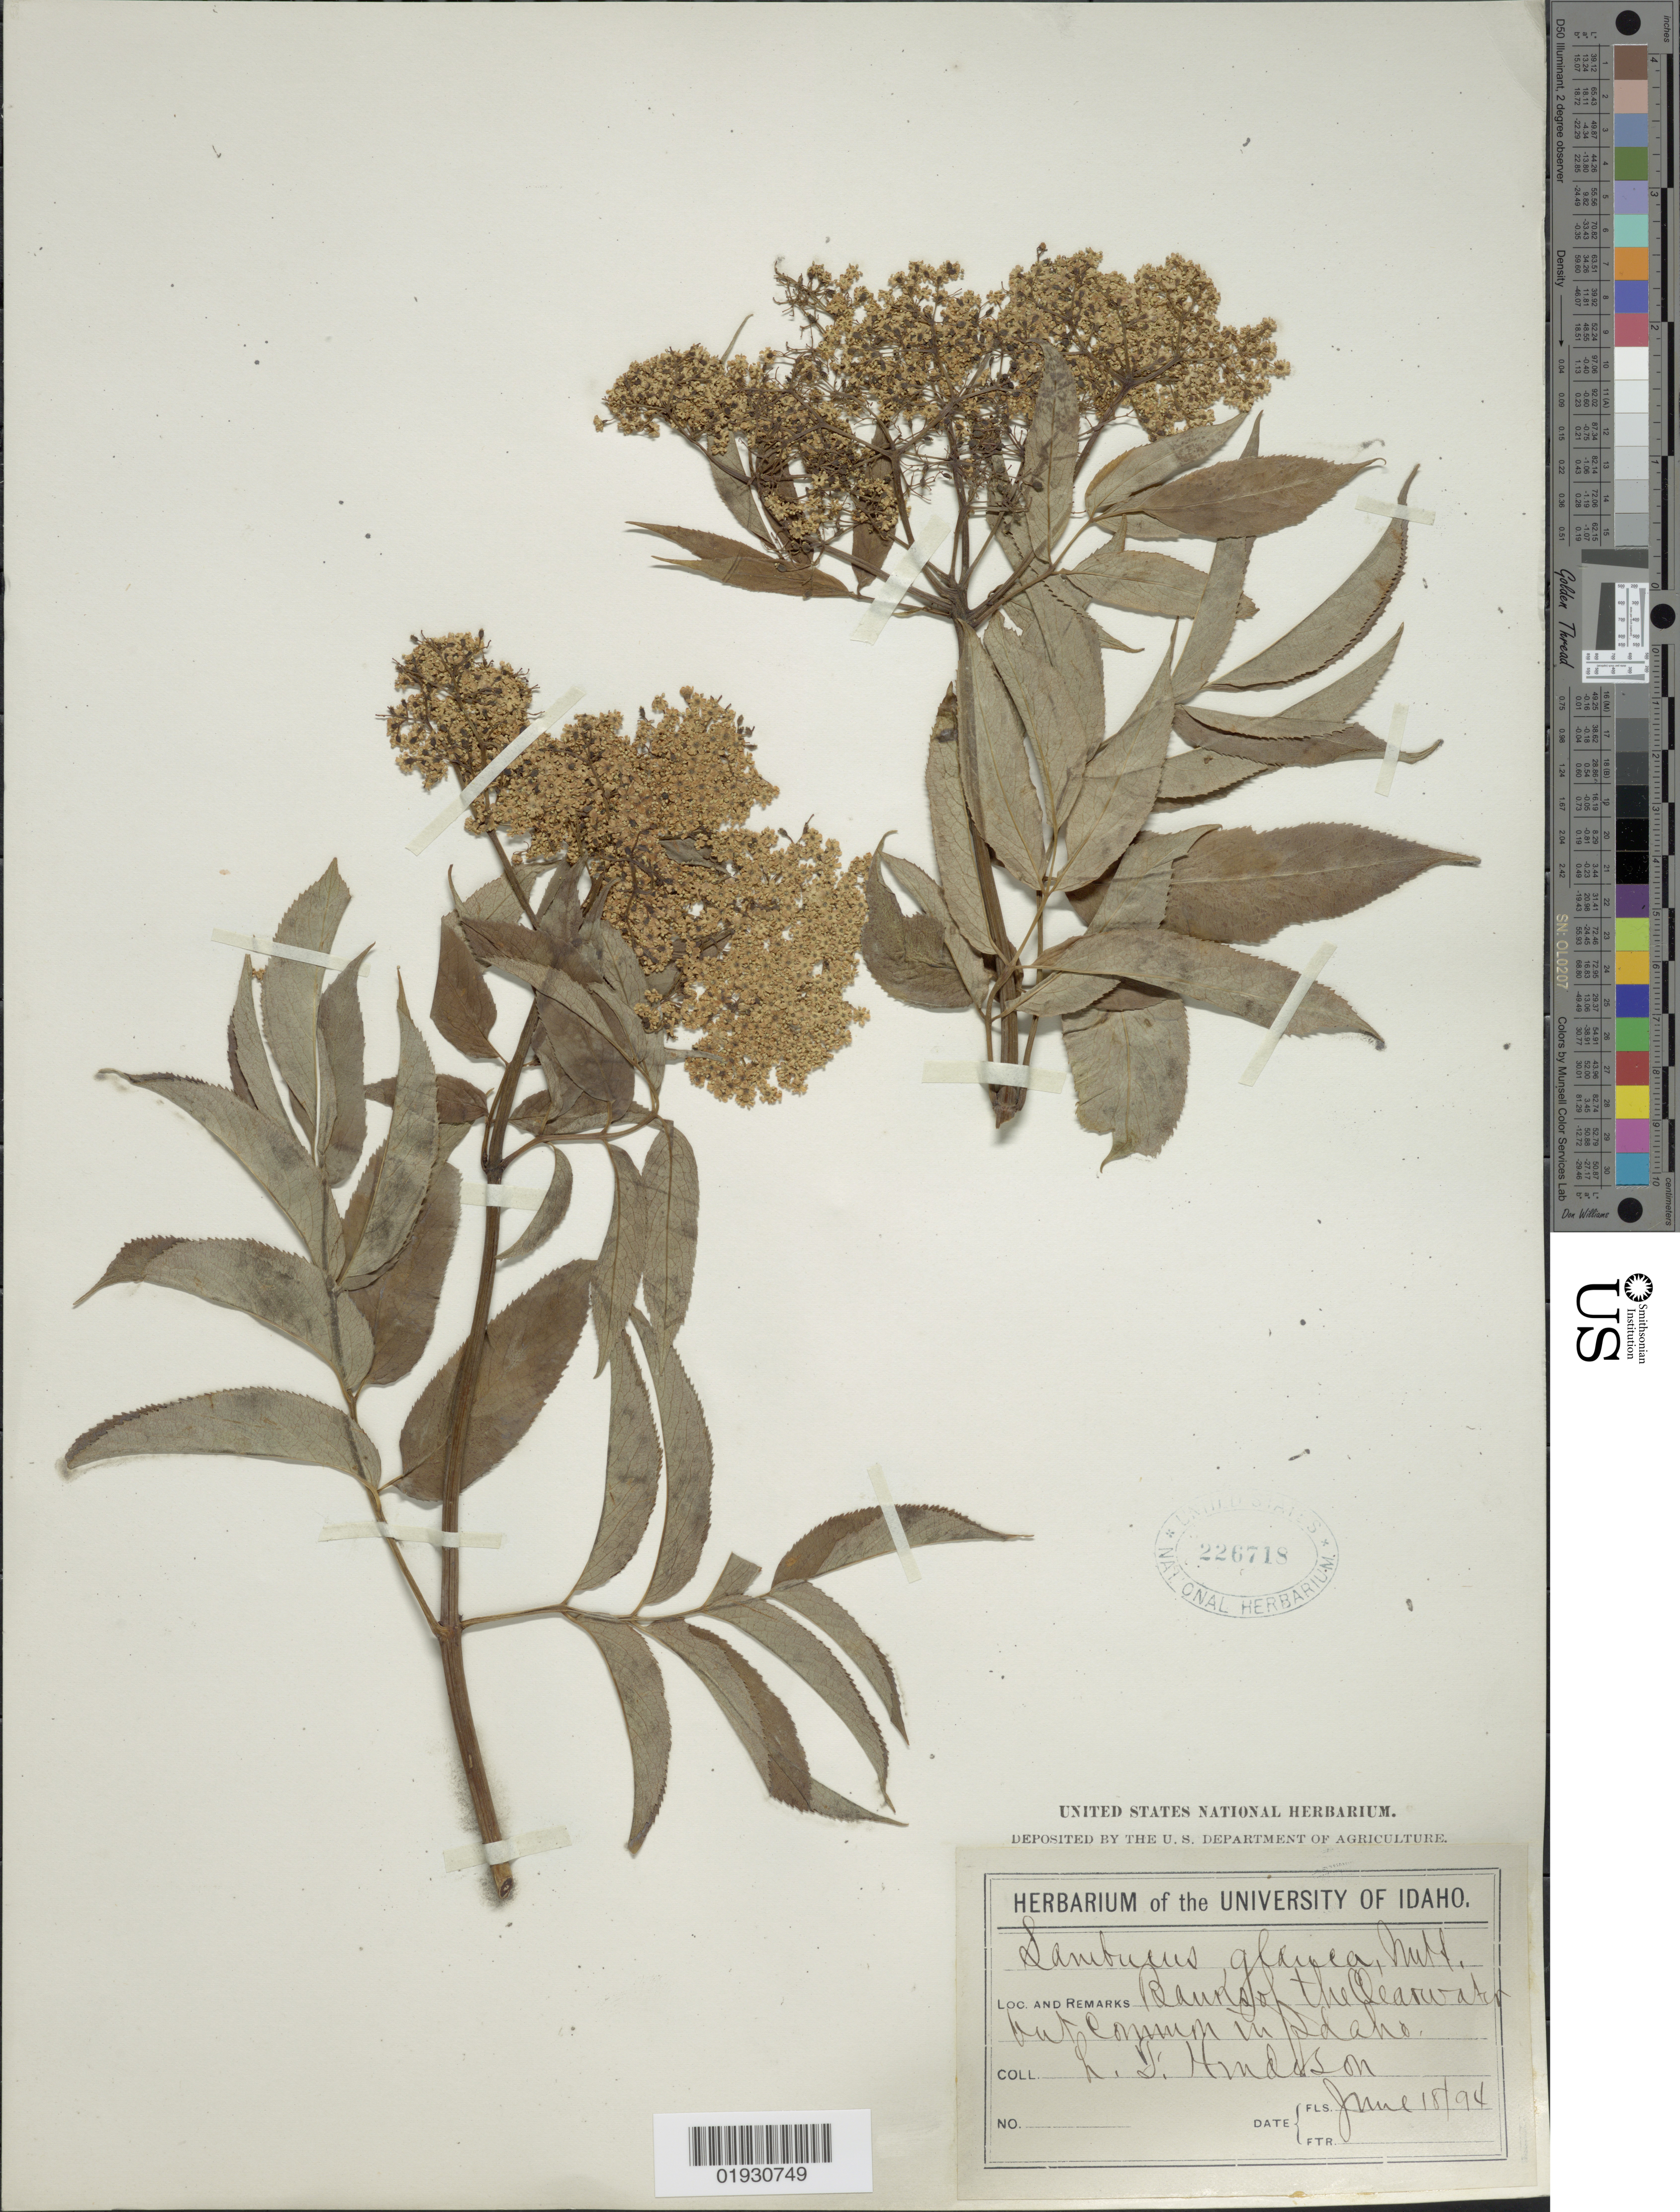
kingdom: Plantae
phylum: Tracheophyta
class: Magnoliopsida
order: Dipsacales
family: Viburnaceae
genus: Sambucus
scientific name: Sambucus cerulea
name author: Raf.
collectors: L. Henderson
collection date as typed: Transcribed d/m/y: 18/6/94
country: United States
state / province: Idaho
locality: Banks of the Clearwater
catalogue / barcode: US 226718